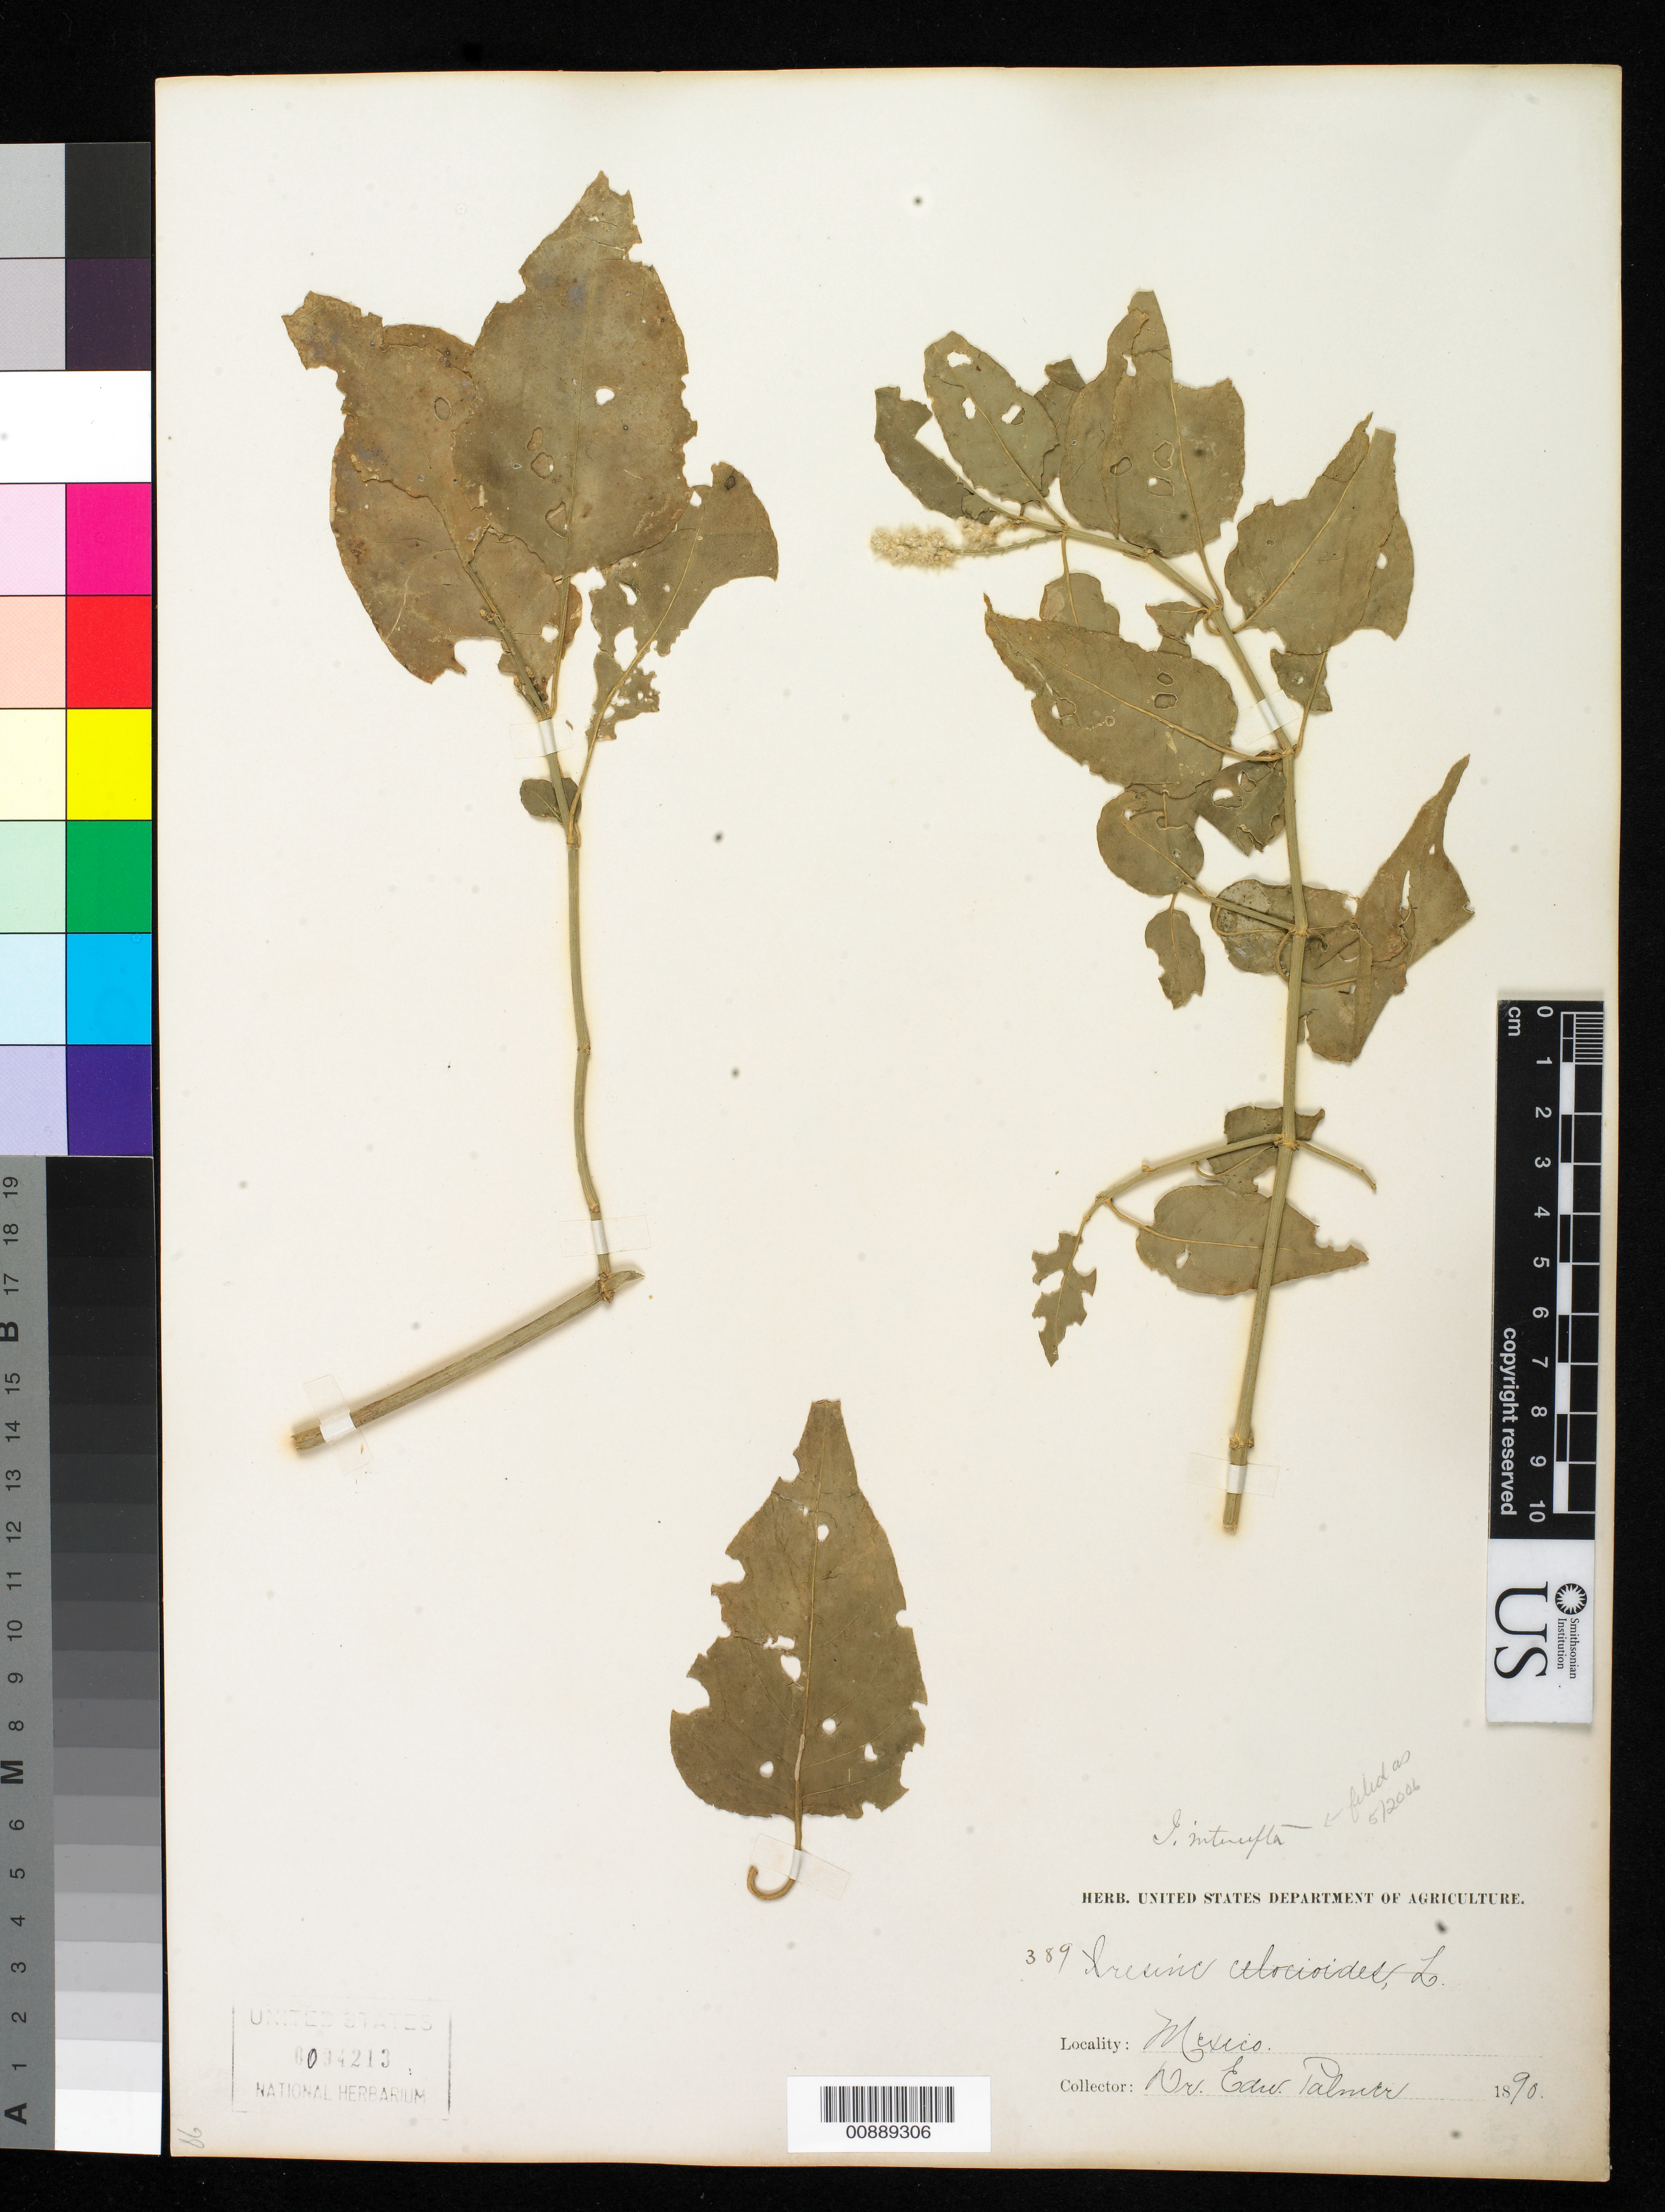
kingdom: Plantae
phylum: Tracheophyta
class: Magnoliopsida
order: Caryophyllales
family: Amaranthaceae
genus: Iresine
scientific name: Iresine interrupta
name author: Benth.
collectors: E. Palmer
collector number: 389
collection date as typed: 1890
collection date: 1890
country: Mexico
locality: Mexico.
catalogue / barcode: US 94213